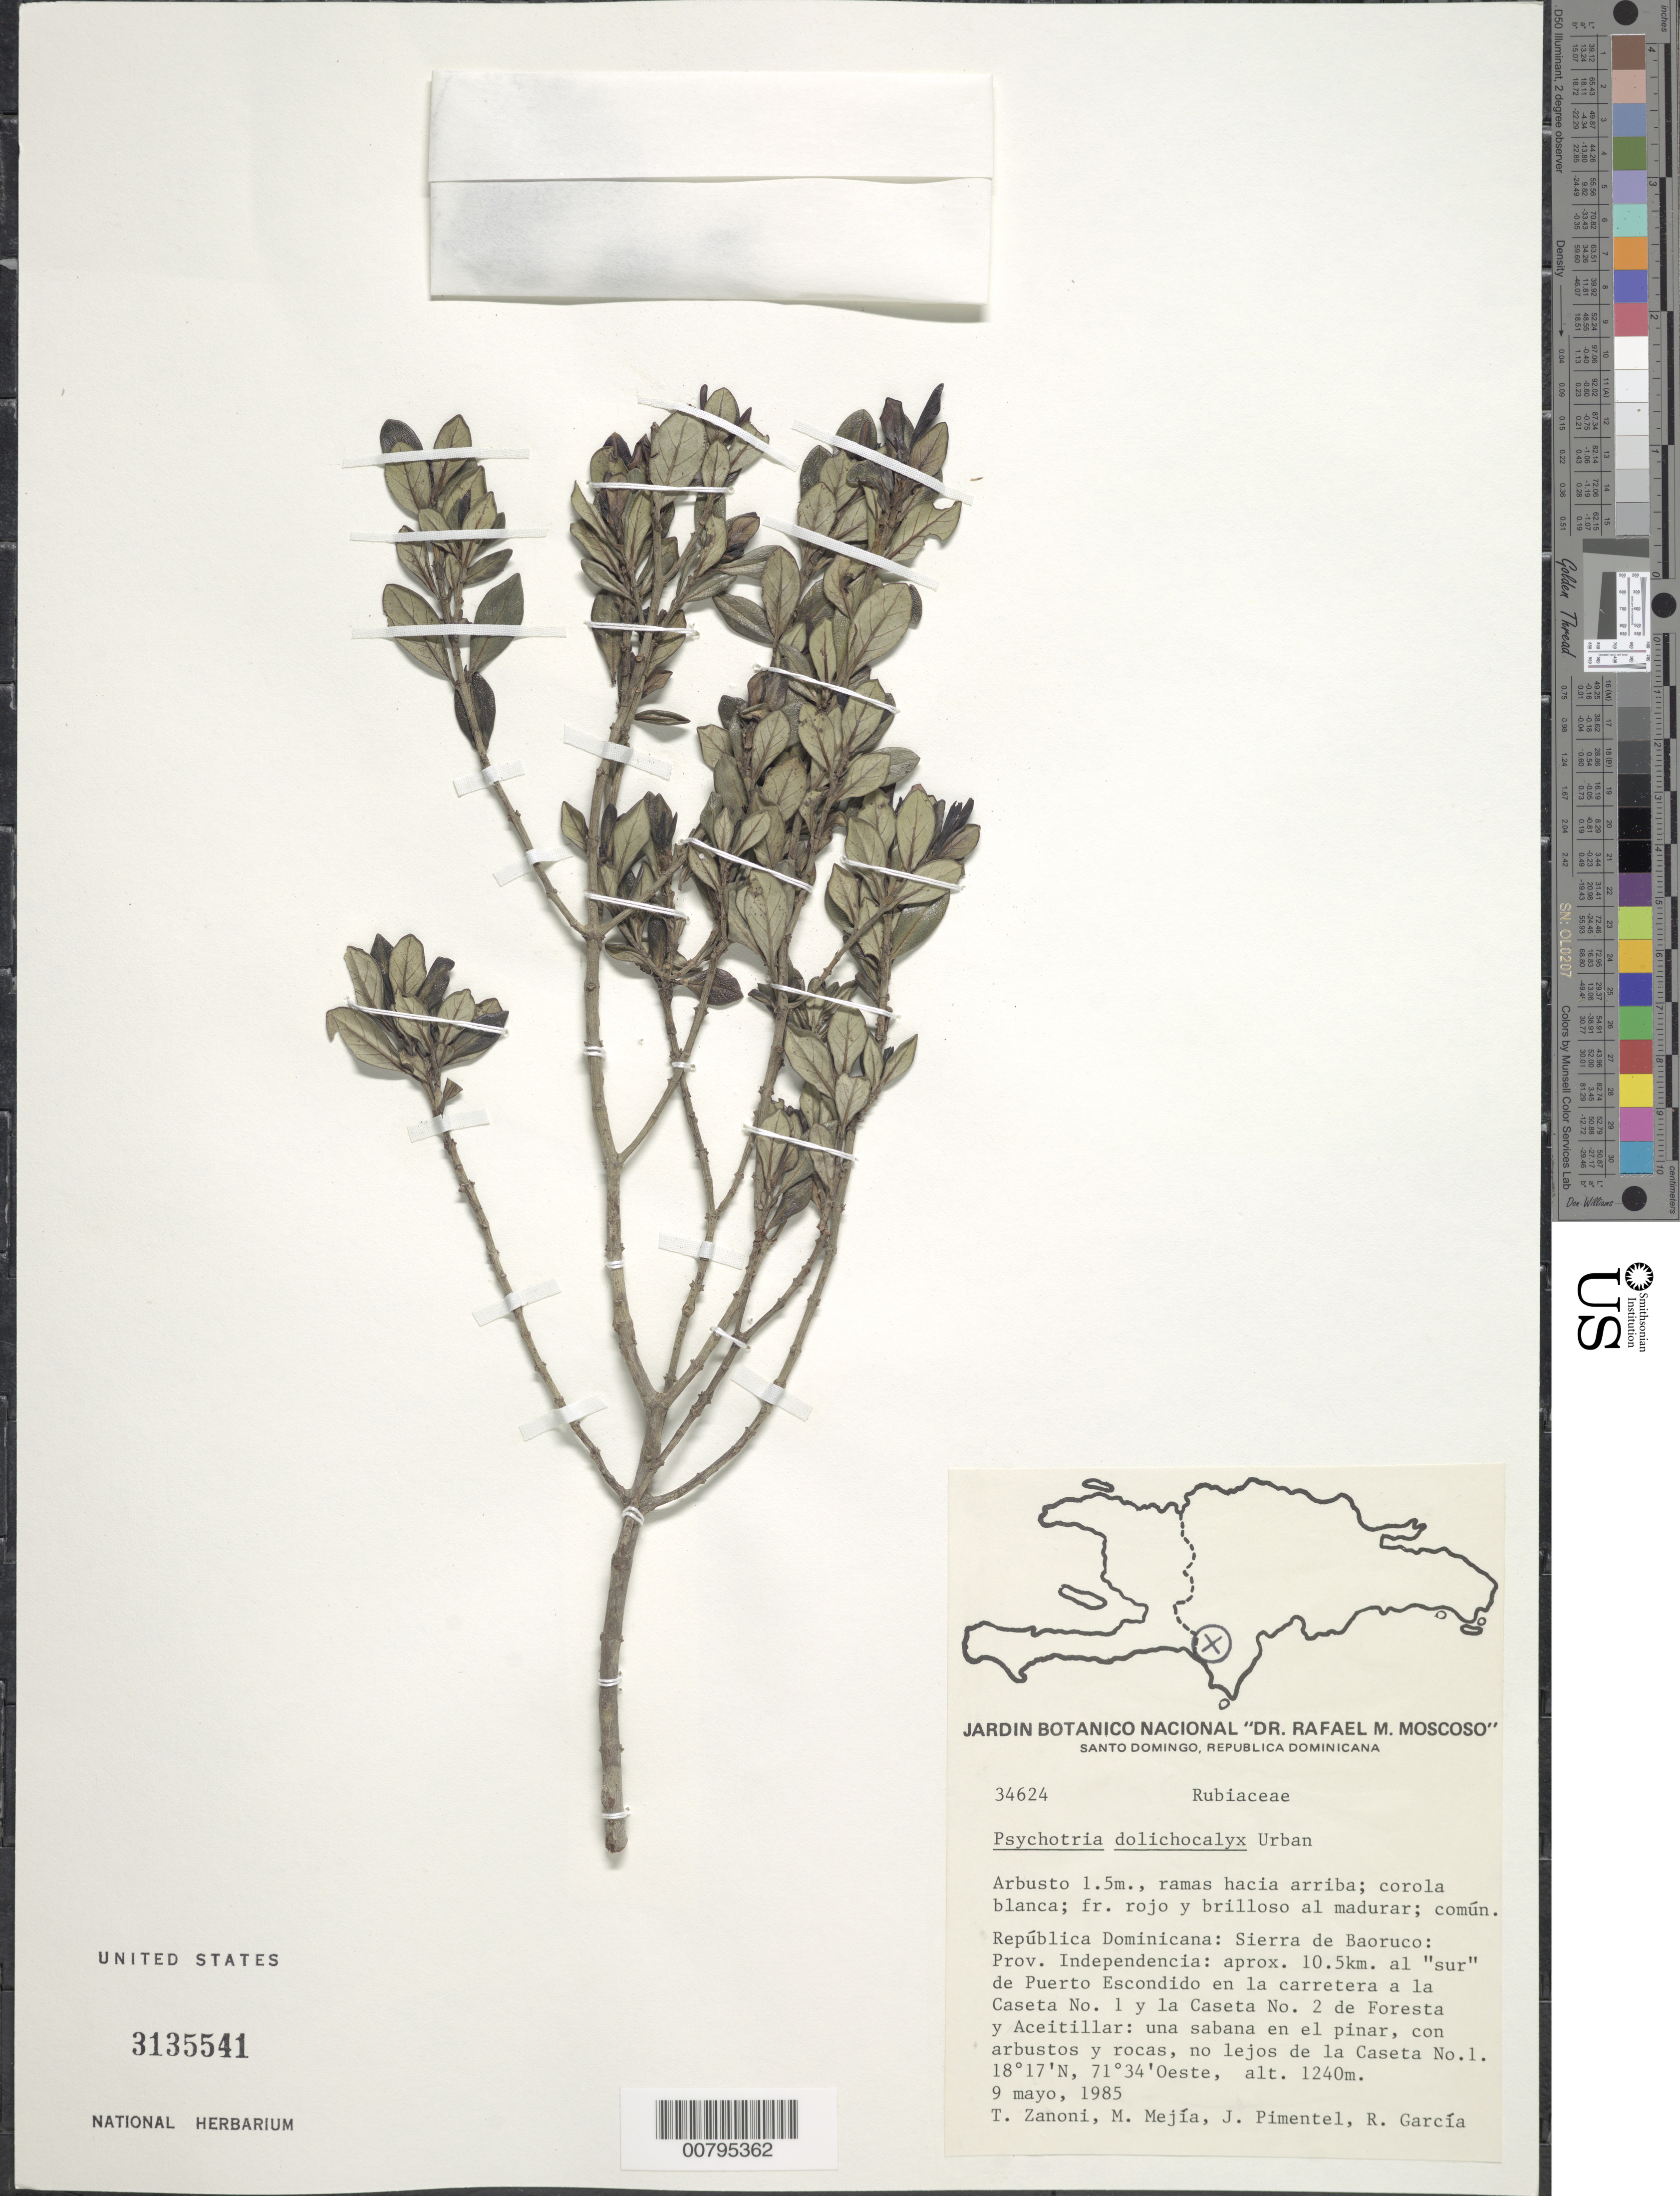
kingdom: Plantae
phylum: Tracheophyta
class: Magnoliopsida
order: Gentianales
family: Rubiaceae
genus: Psychotria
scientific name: Psychotria dolichocalyx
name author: Urb. & Ekman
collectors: T. A. Zanoni, M. M. Mejía, J. Pimentel & R. Garcia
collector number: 34624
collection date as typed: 09 May 1985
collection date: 1985-05-09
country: Dominican Republic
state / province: Independencia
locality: Santo Domingo. Sierra de Baoruco. Approx. 10.5 km al "sur" de Puerto Escondido en la carretera a la Caseta No. 1 y la la Caseta No. 2 de Foresta y Aceitillar. No lejos de la Caseta No. 1.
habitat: Una sabana en el pinar, con arbustos y rocas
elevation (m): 1240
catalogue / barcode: US 3135541